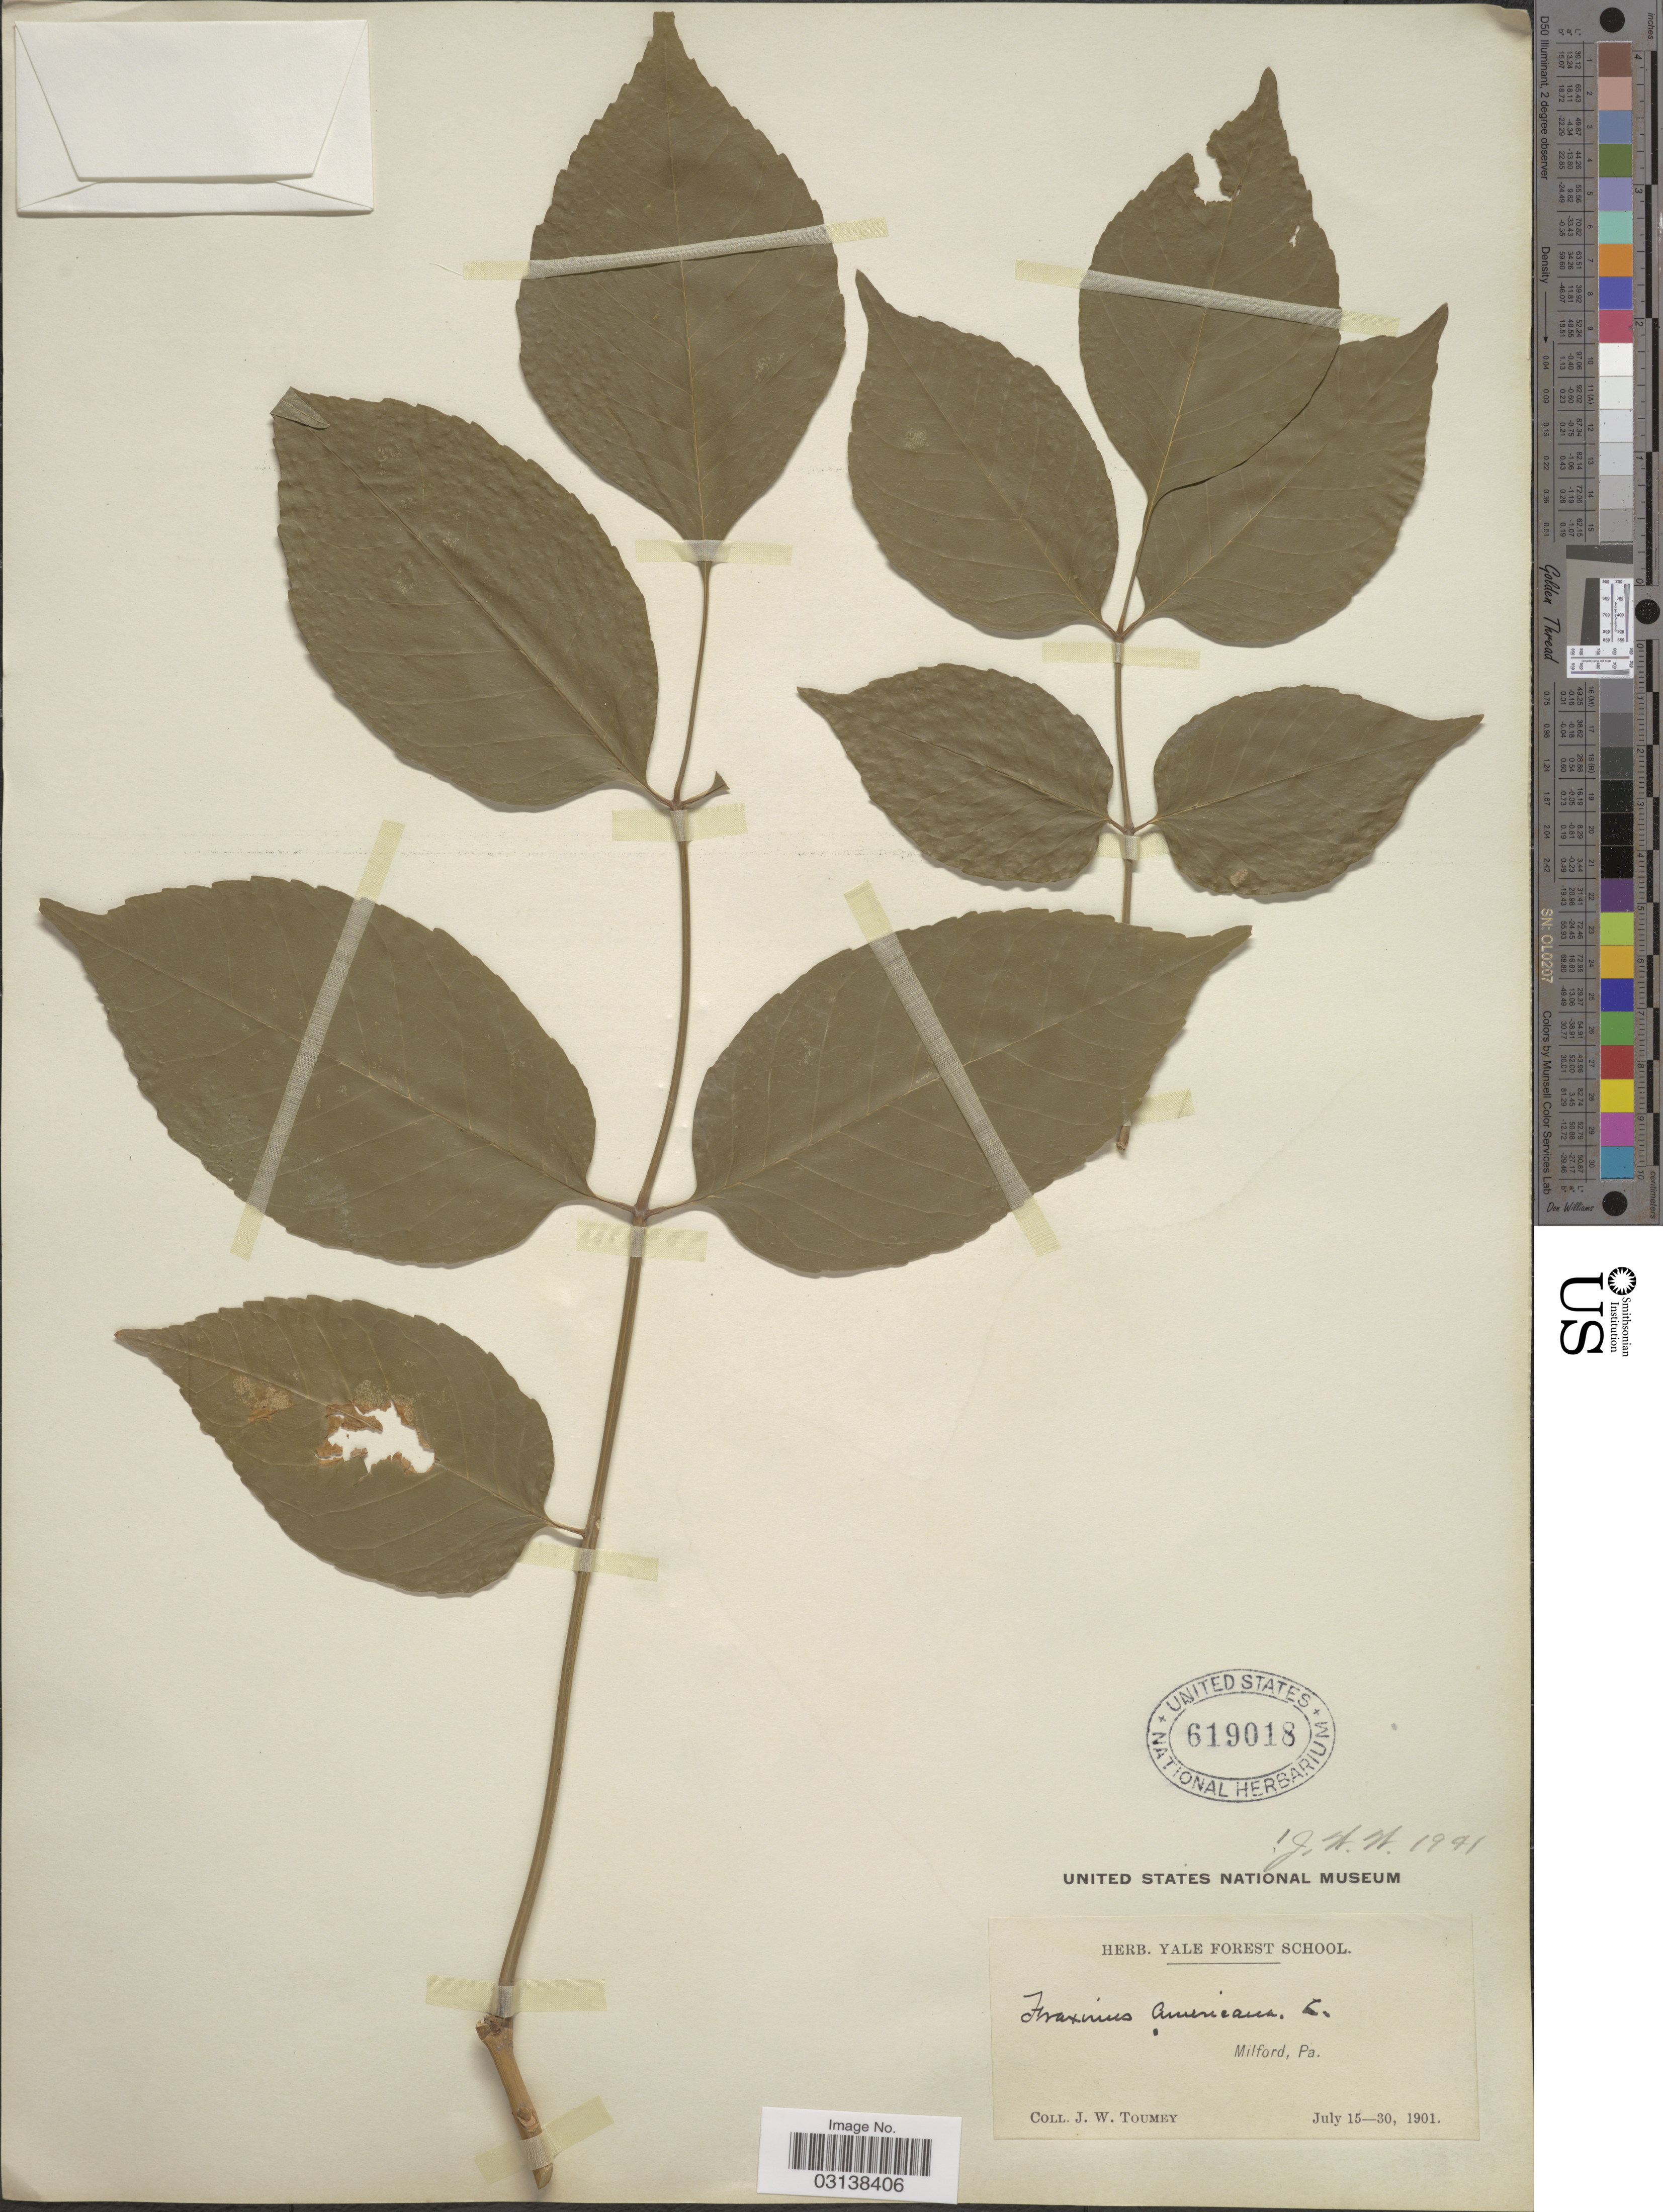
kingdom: Plantae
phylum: Tracheophyta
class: Magnoliopsida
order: Lamiales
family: Oleaceae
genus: Fraxinus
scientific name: Fraxinus americana var. biltmoreana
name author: (Beadle) J.W. Wright ex Fernald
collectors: J. W. Toumey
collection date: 1901-07-15/1901-07-30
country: United States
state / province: Pennsylvania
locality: Milford, Pa.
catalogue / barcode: US 619018